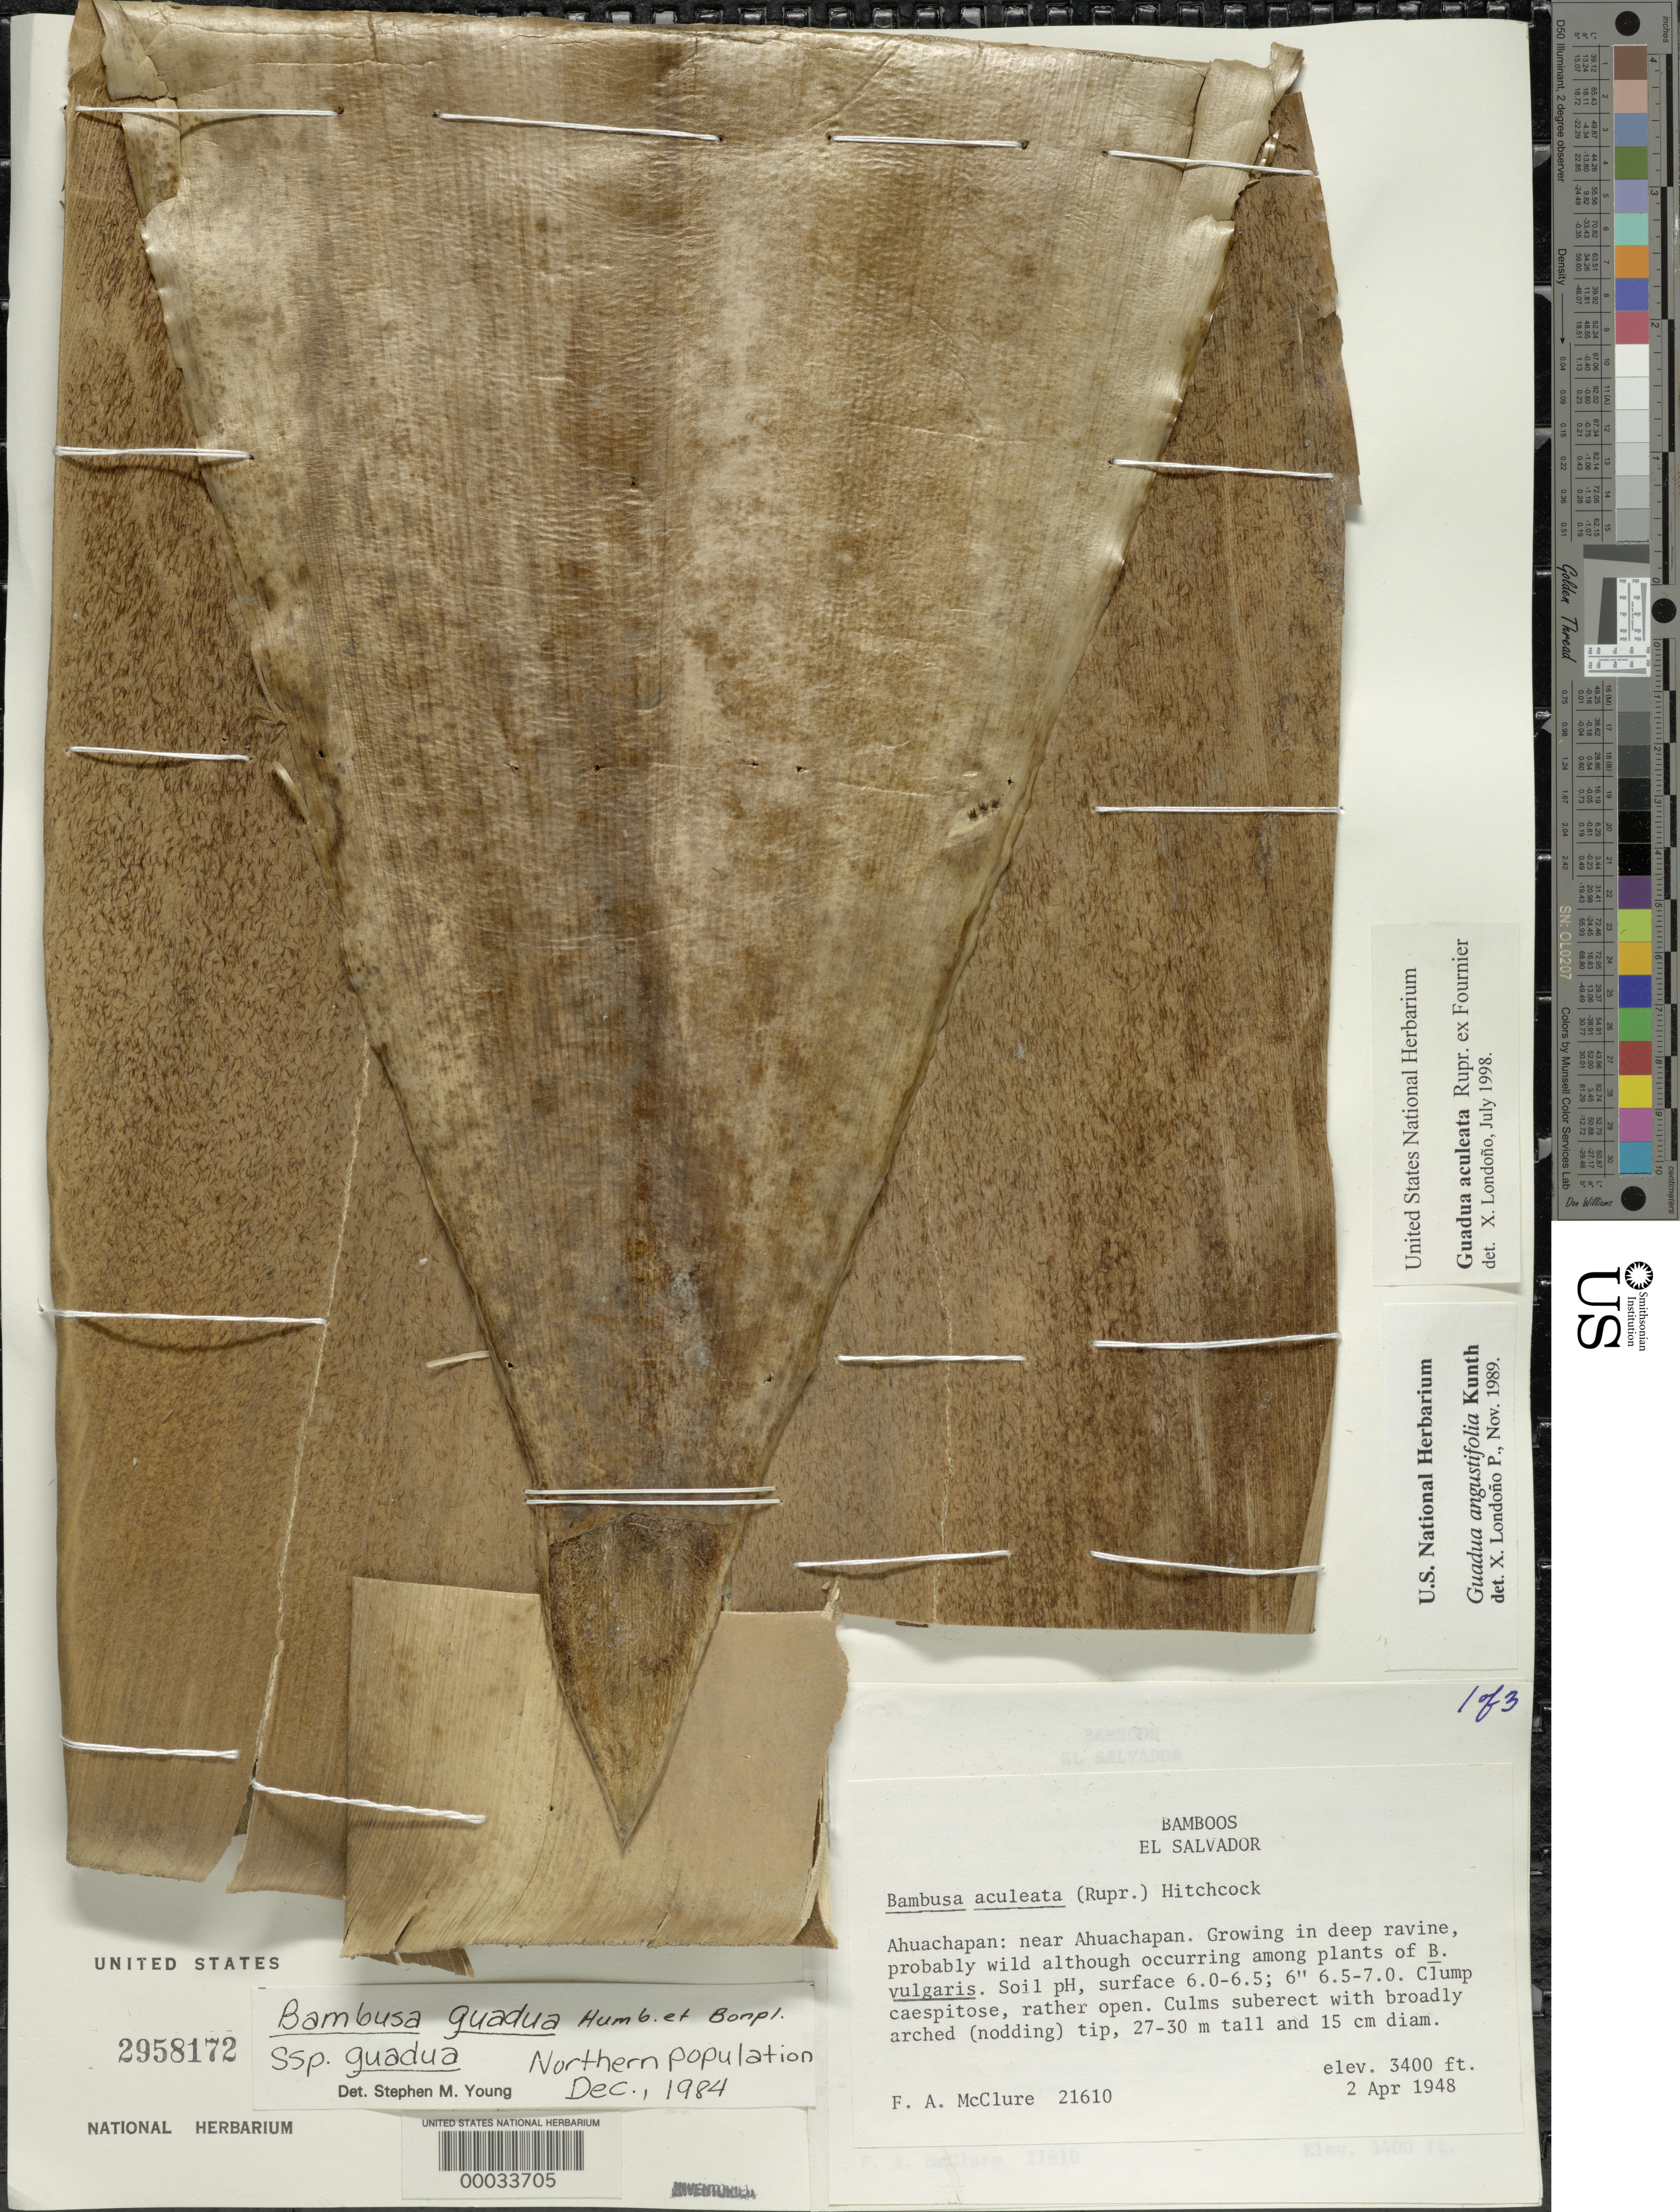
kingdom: Plantae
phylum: Tracheophyta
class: Liliopsida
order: Poales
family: Poaceae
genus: Guadua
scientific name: Guadua aculeata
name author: Rupr. ex E. Fourn.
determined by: Londoño, X., (TULV), Jardin Botanico "Juan Maria Cespedes"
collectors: F. A. McClure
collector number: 21610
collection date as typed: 02 Apr 1948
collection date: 1948-04-02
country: El Salvador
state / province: Ahuachapán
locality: Ahuachapan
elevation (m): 1037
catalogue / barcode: US 2958172